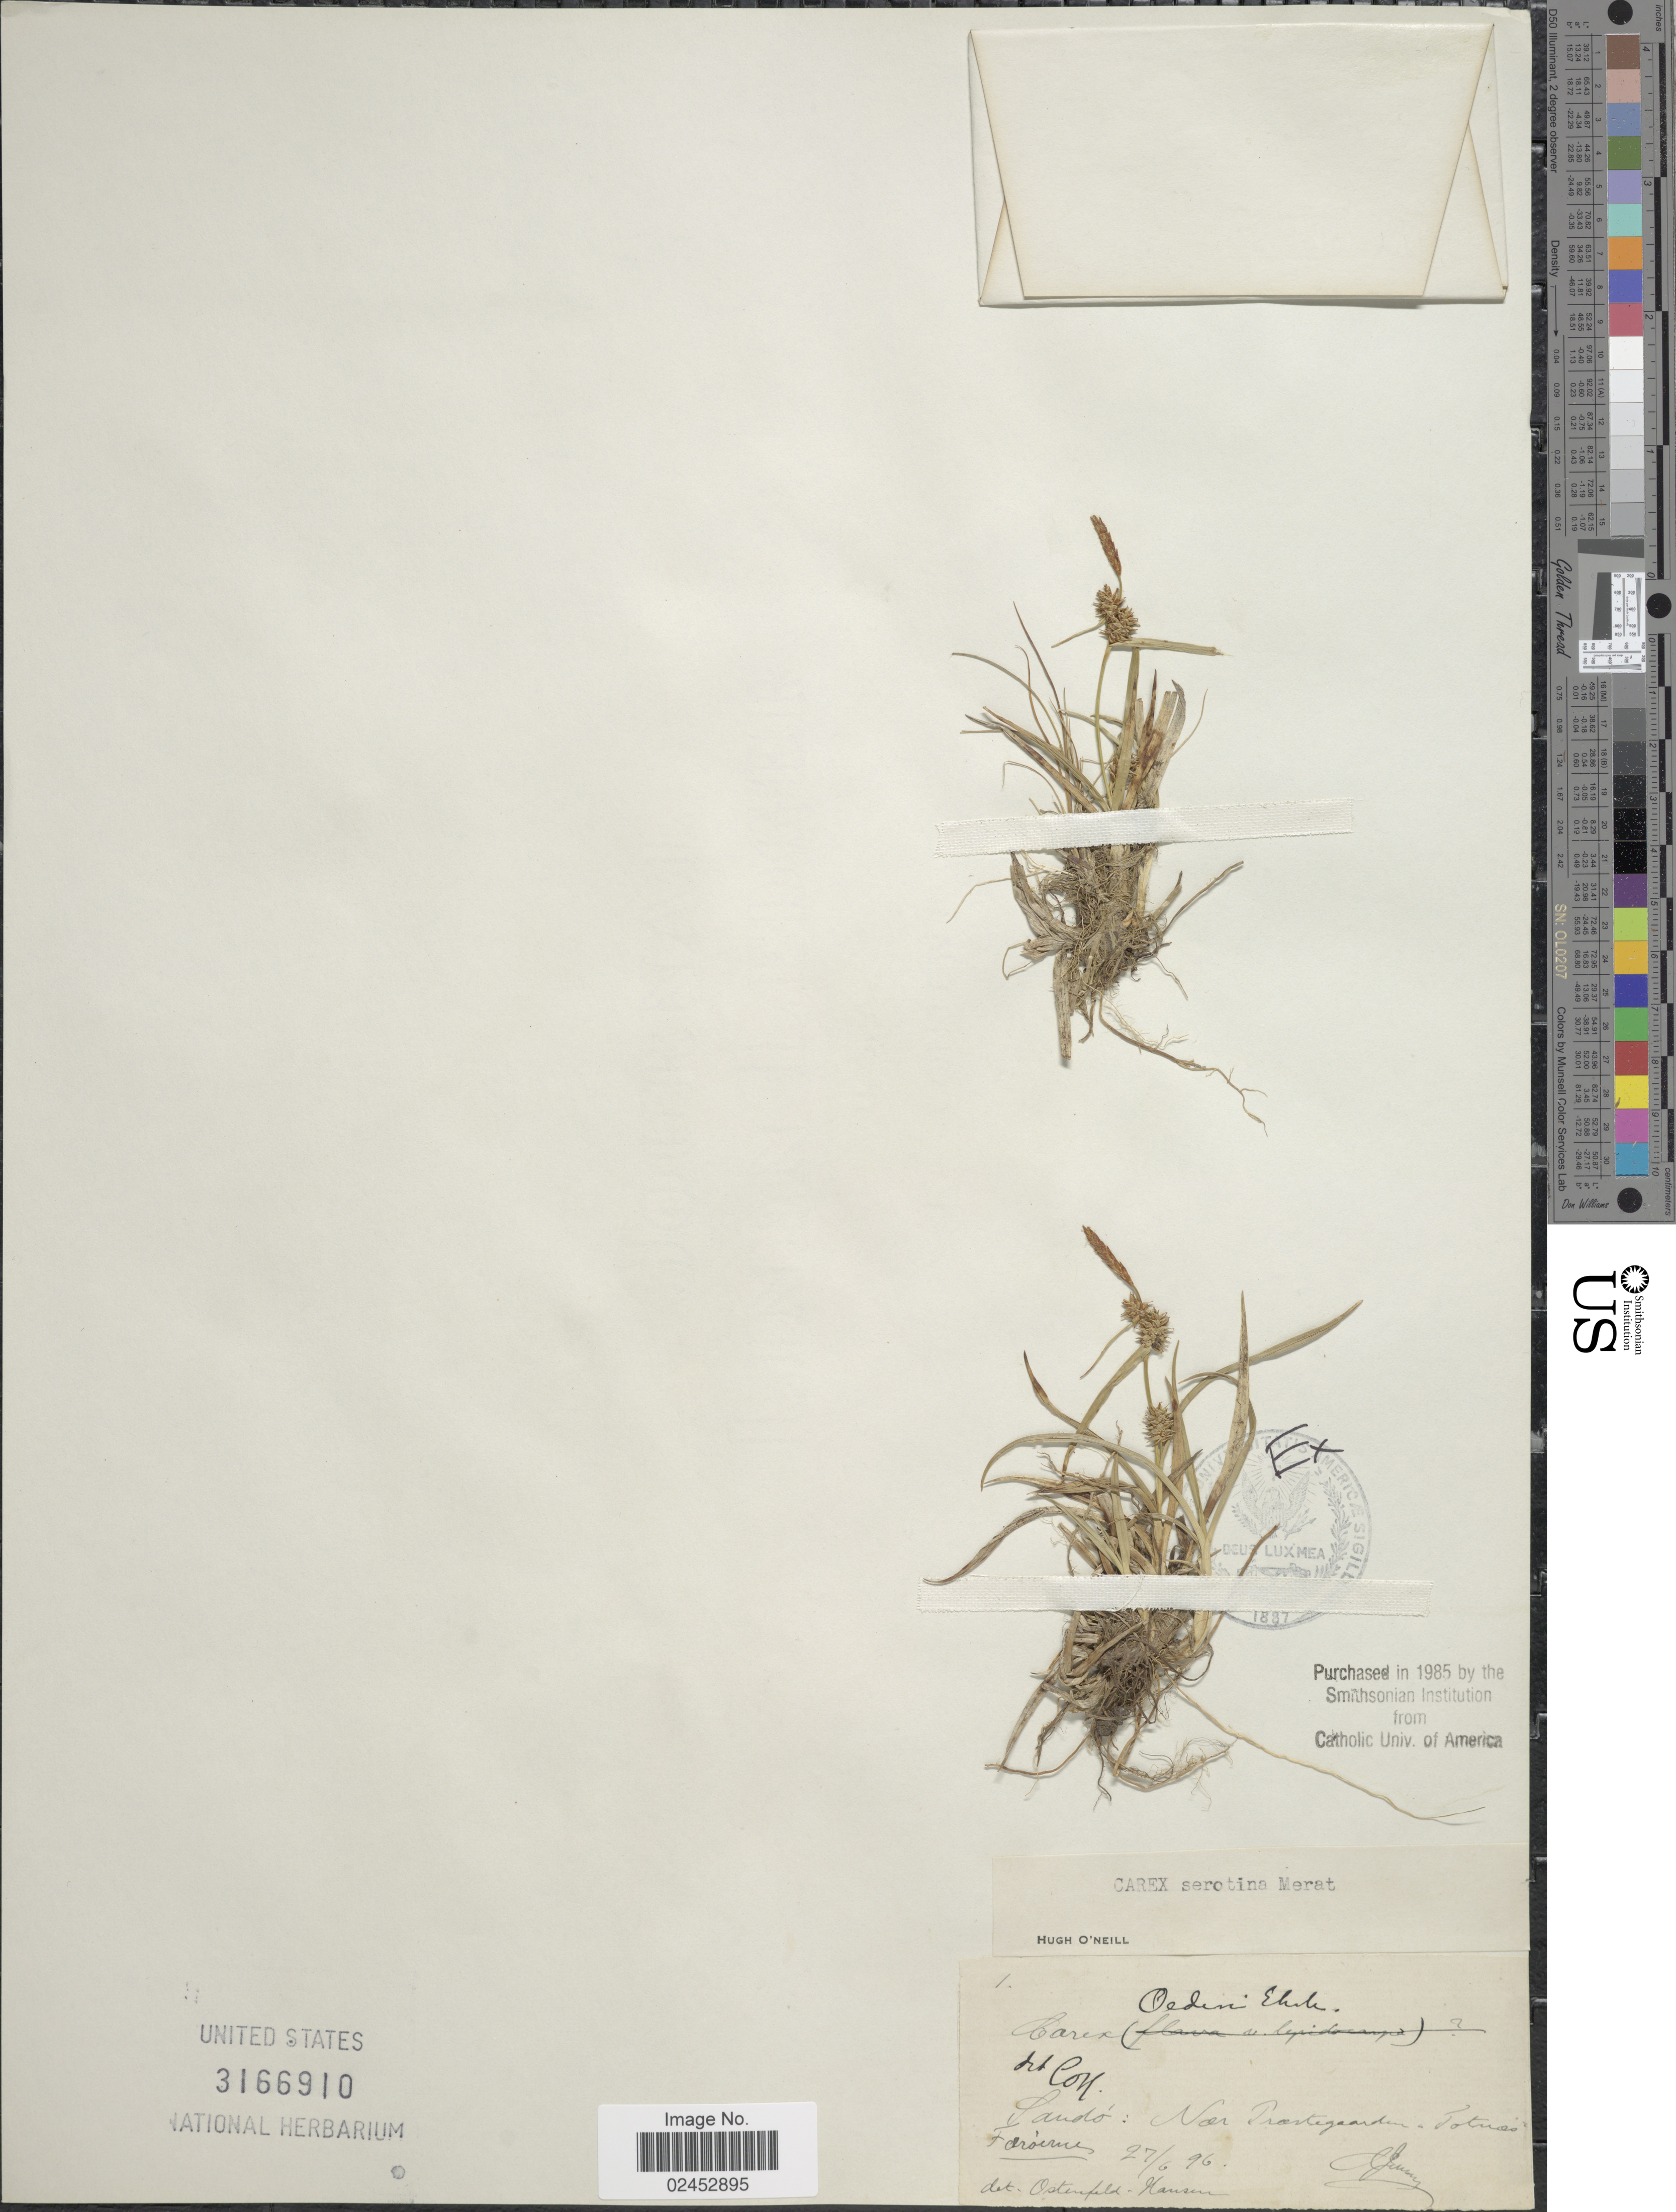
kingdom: Plantae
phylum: Tracheophyta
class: Liliopsida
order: Poales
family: Cyperaceae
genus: Carex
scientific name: Carex oederi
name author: Retz.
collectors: C. Jenssen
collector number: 1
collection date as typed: Transcribed d/m/y: 27/6/96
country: Faroe Islands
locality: Sando: Naer Praestegaarden Totnas Færøerne. [interpreted]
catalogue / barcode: US 3166910